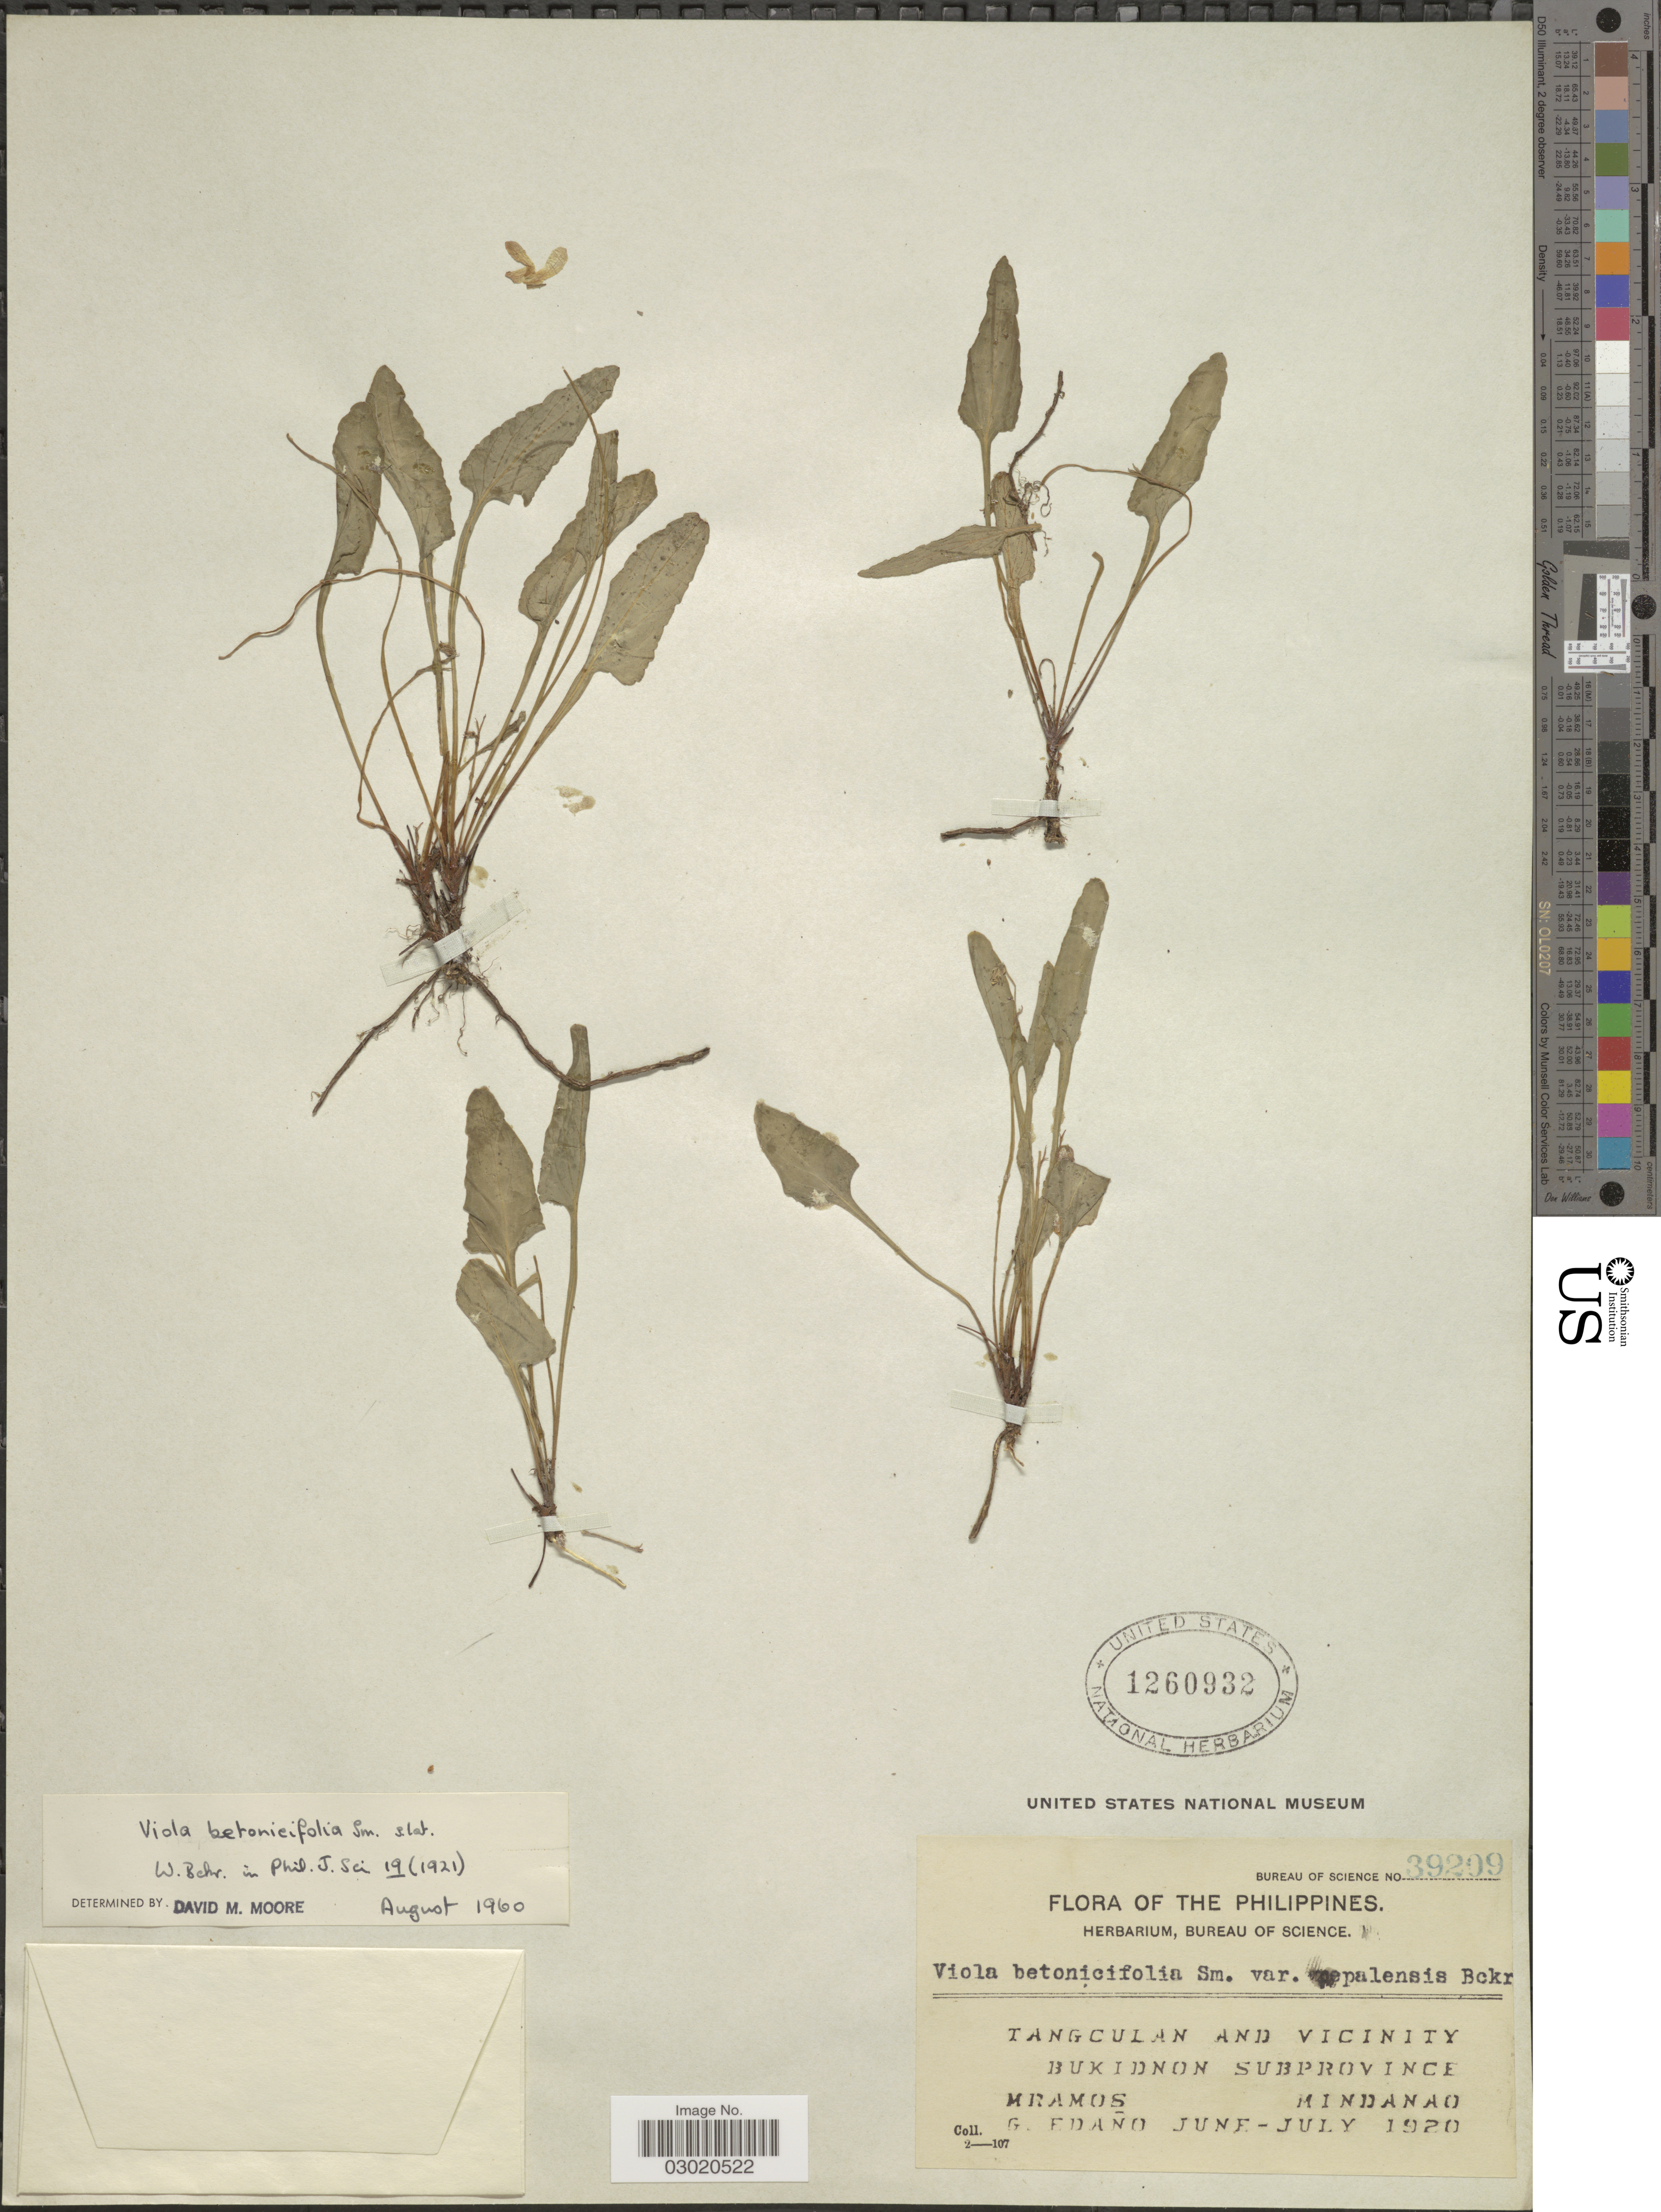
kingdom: Plantae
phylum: Tracheophyta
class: Magnoliopsida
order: Malpighiales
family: Violaceae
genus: Viola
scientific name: Viola betonicifolia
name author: Sm.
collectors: M. Ramos & G. Edaño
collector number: Bureau of Science 39209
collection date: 1920-06/1920-07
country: Philippines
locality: Tangculan and Vicinity, Bukidnon Subprovince, Mindanao.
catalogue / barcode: US 1260932